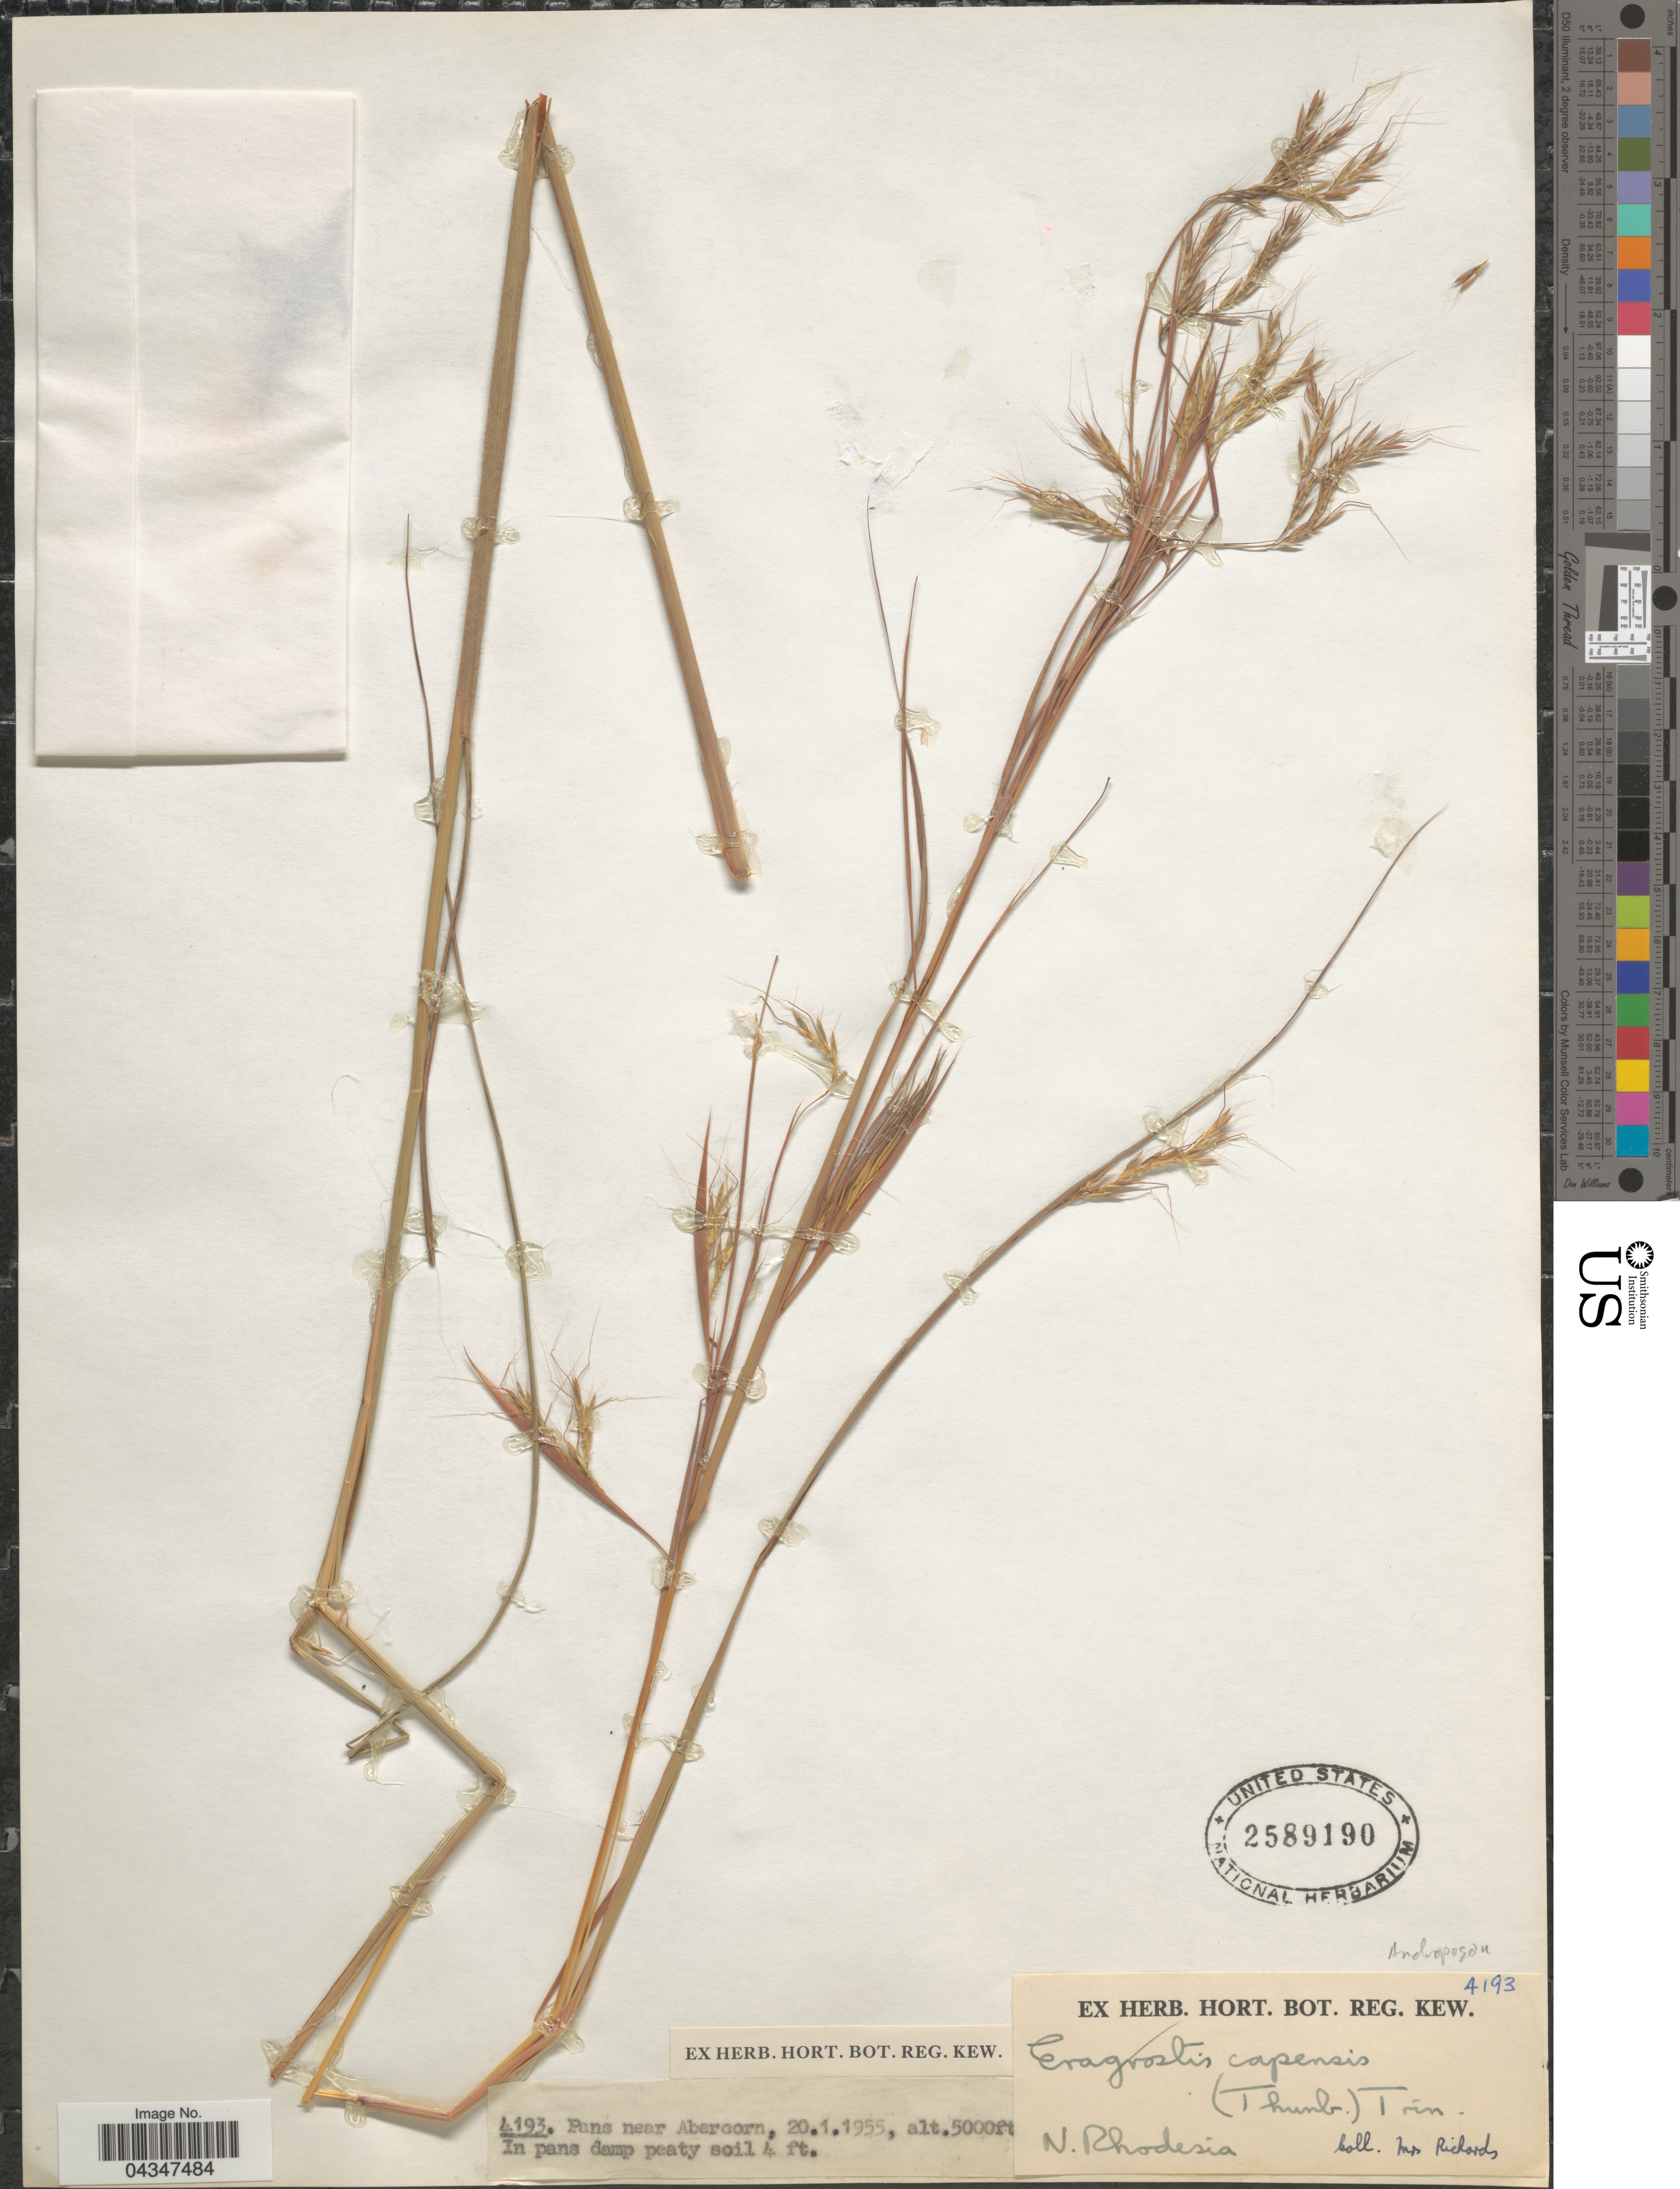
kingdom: Plantae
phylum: Tracheophyta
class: Liliopsida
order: Poales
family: Poaceae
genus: Andropogon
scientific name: Andropogon sp.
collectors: Richards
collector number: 4193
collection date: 1955-01-20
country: Zambia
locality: Pans near Abercorn. N. Rhodesia.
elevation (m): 1524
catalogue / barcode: US 2589190